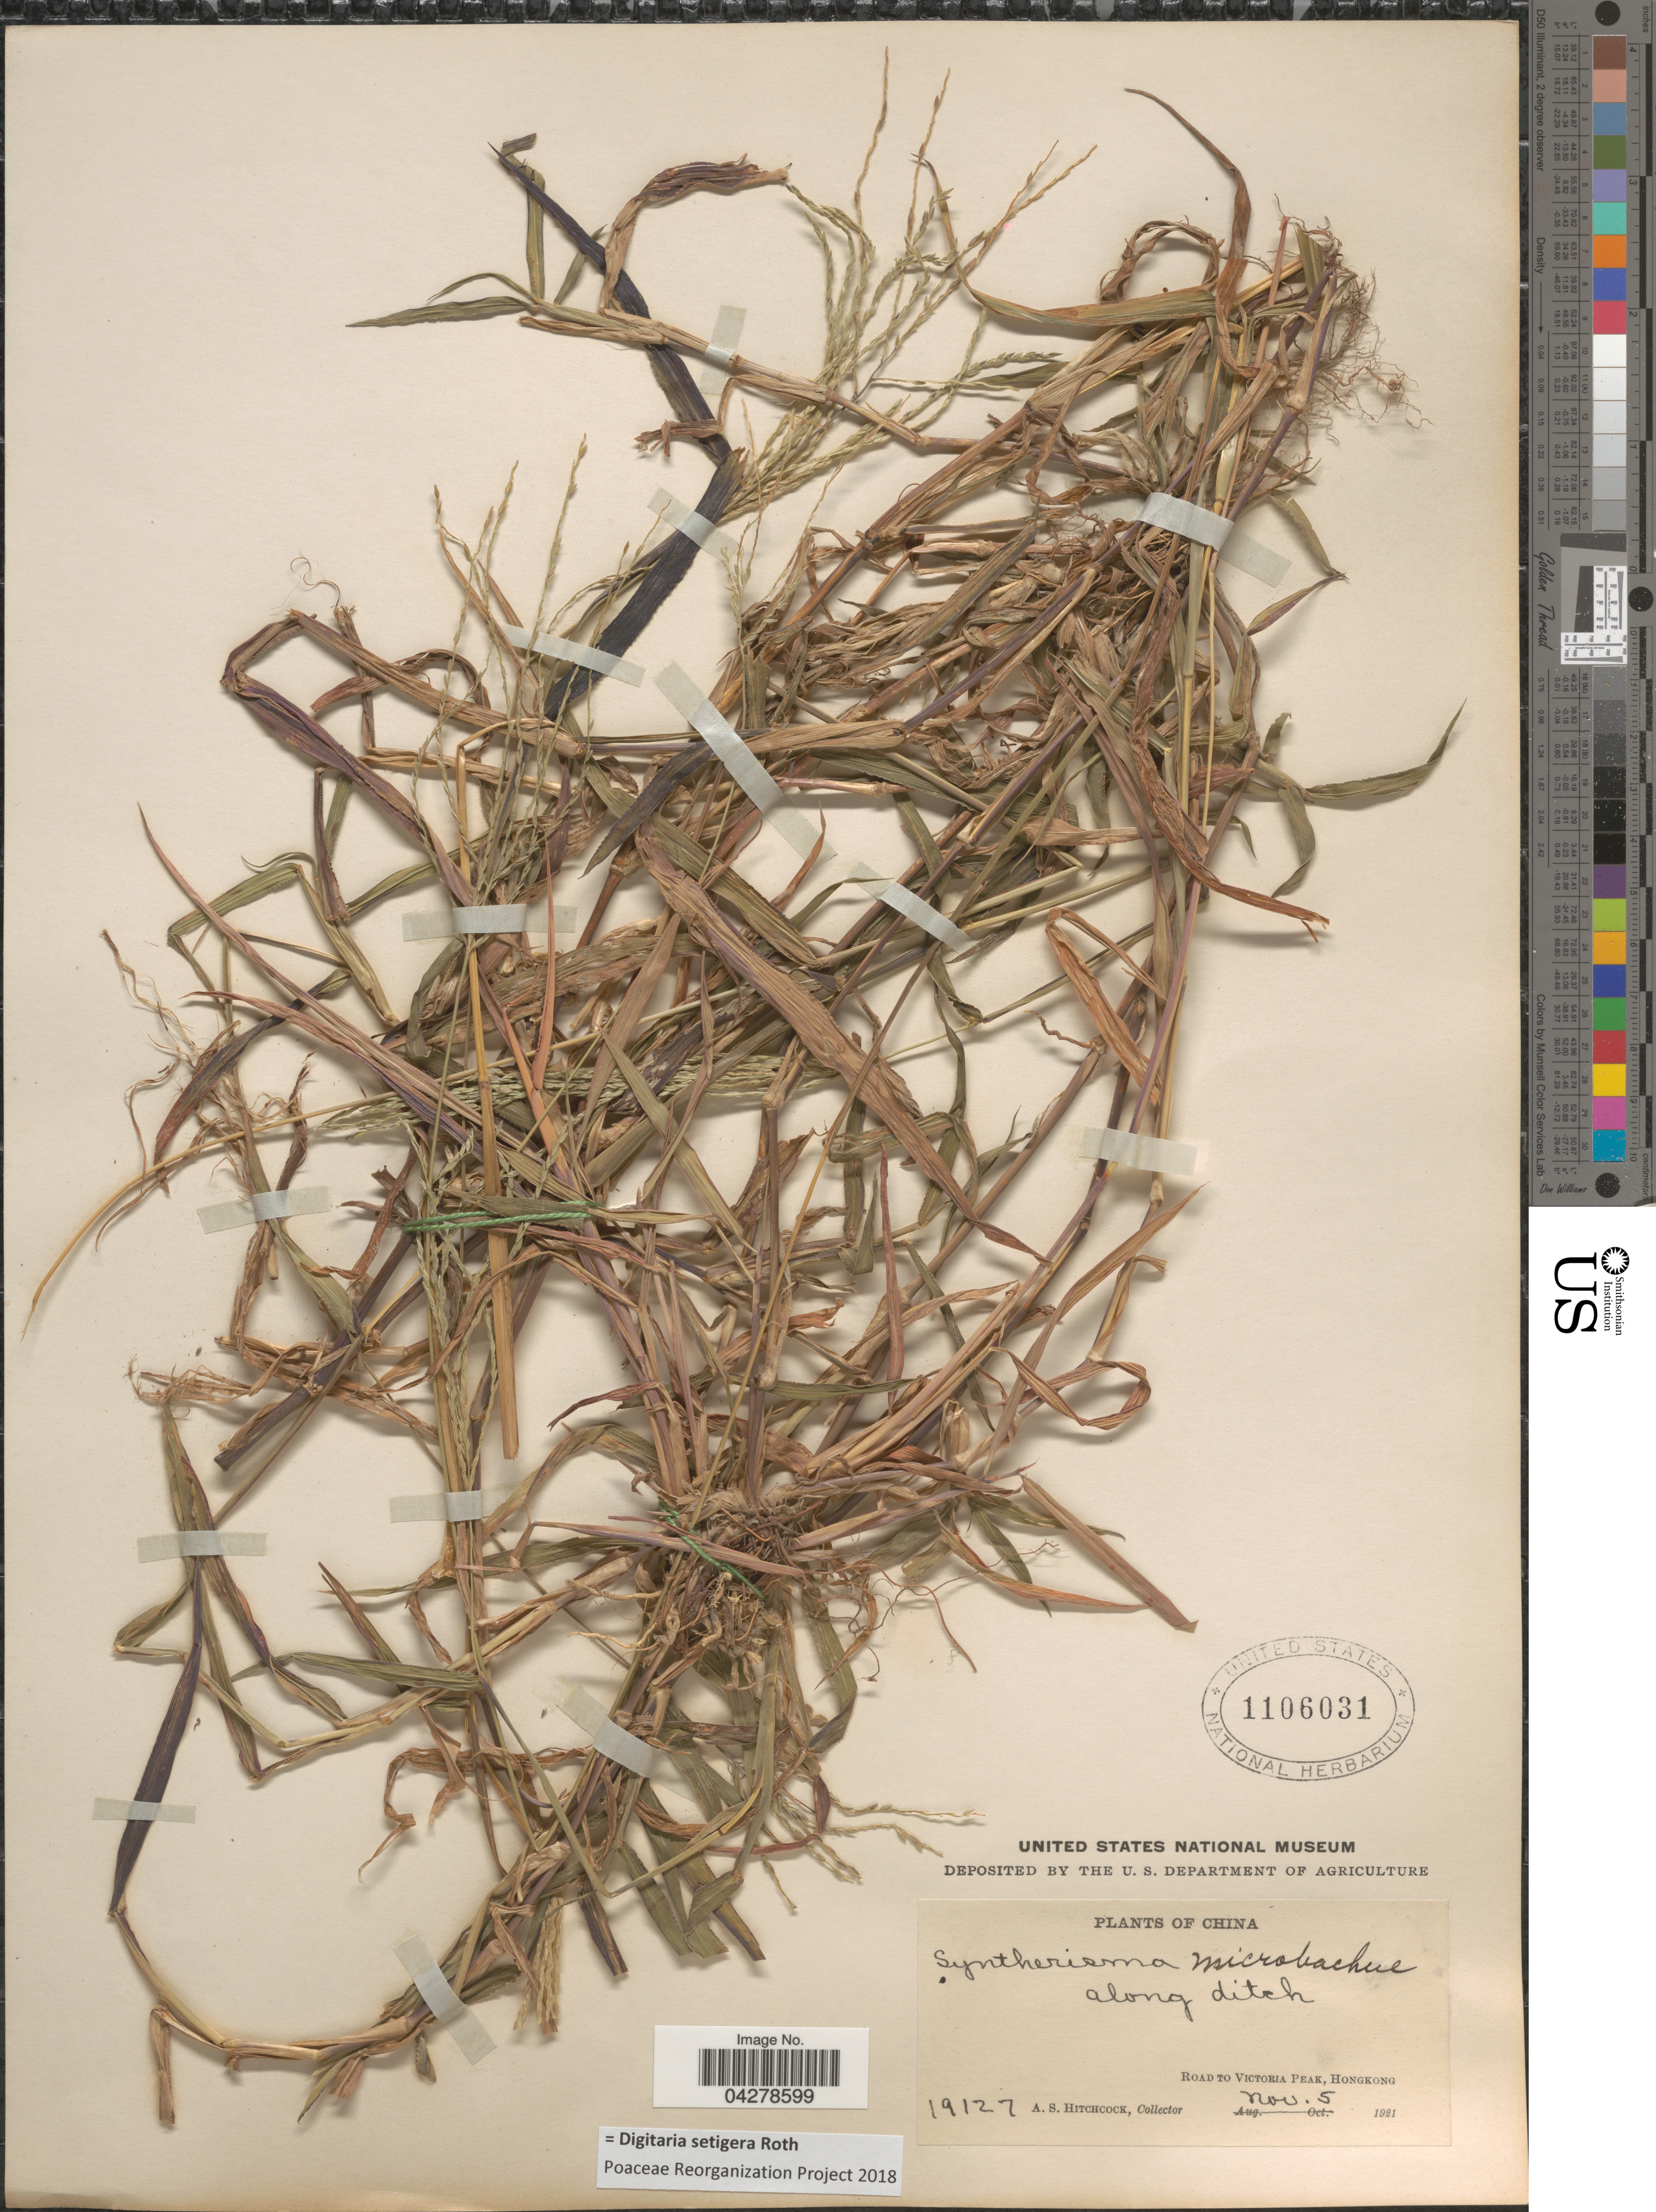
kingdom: Plantae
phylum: Tracheophyta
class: Liliopsida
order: Poales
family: Poaceae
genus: Digitaria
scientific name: Digitaria setigera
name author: Roth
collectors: A. S. Hitchcock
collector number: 19127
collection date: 1921-11-05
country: China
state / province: Hong Kong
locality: Along ditch. Road to Victoria Peak, Hongkong.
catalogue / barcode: US 1106031